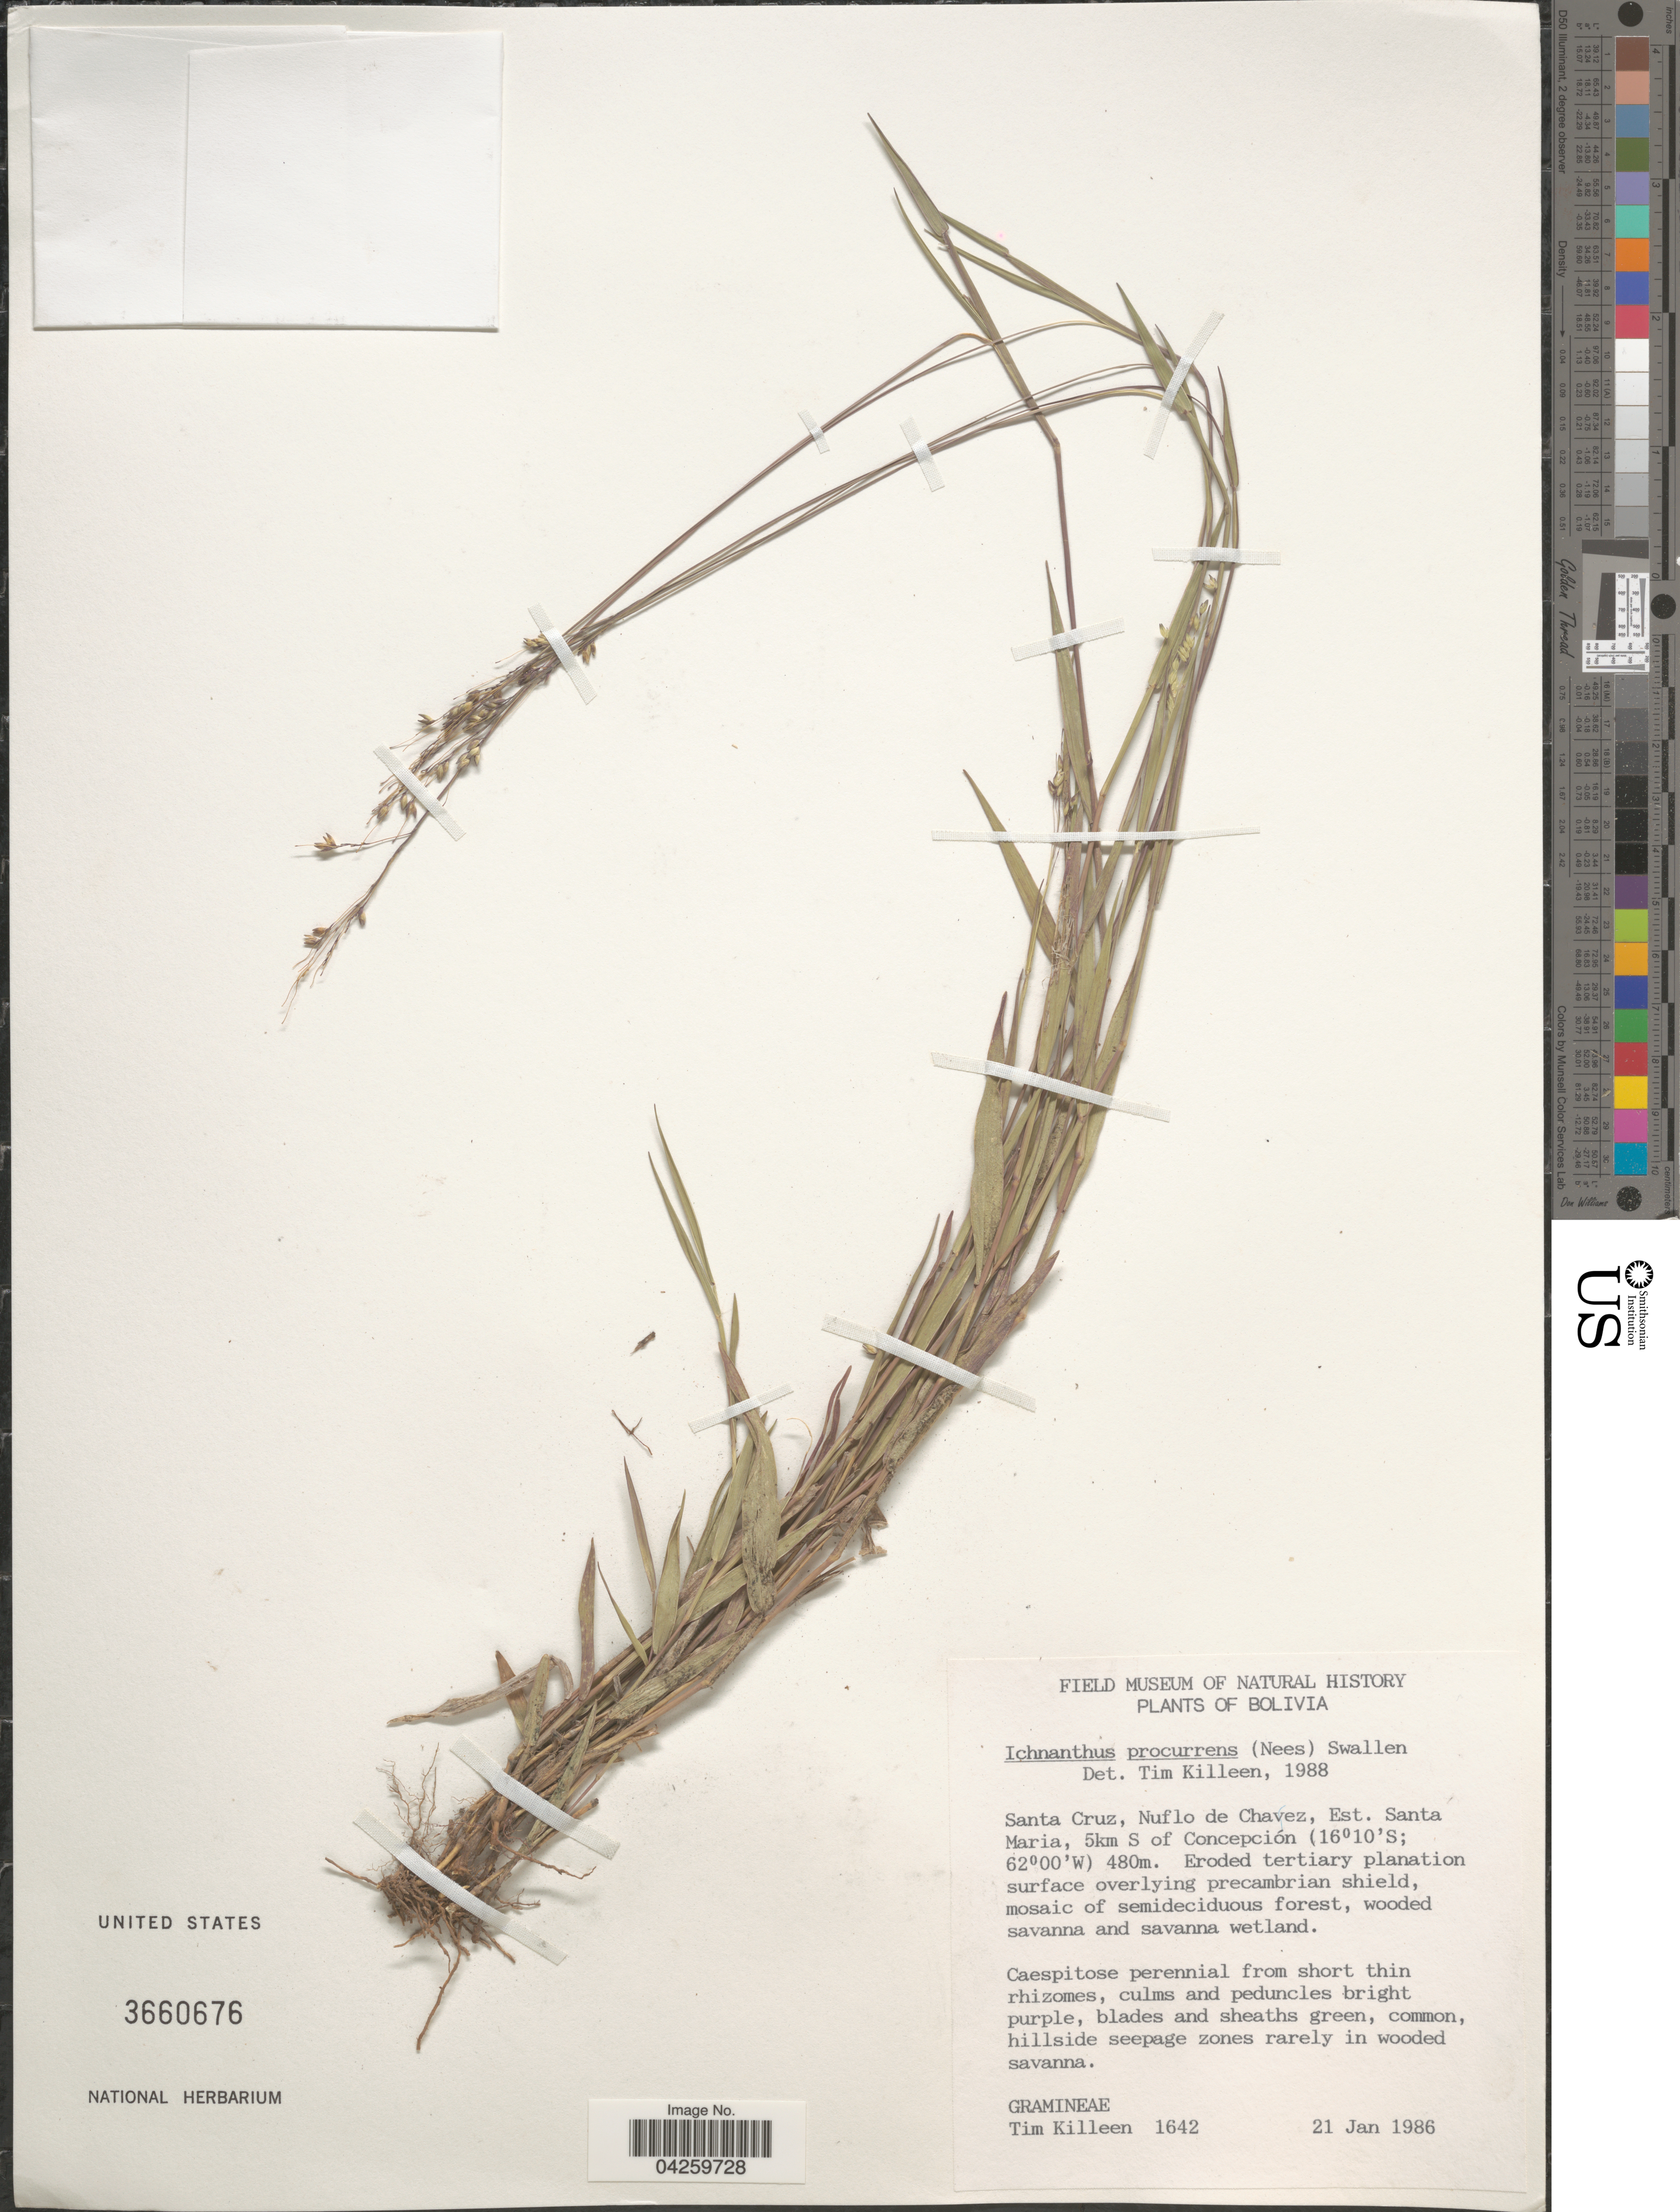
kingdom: Plantae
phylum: Tracheophyta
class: Liliopsida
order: Poales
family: Poaceae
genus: Ichnanthus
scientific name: Ichnanthus procurrens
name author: (Nees ex Trin.) Swallen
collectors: T. J. Killeen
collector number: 1642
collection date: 1986-01-21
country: Bolivia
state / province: Santa Cruz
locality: Nuflo de Chavez, Est. Santa Maria, 5km S of Concepción.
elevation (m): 480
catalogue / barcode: US 3660676